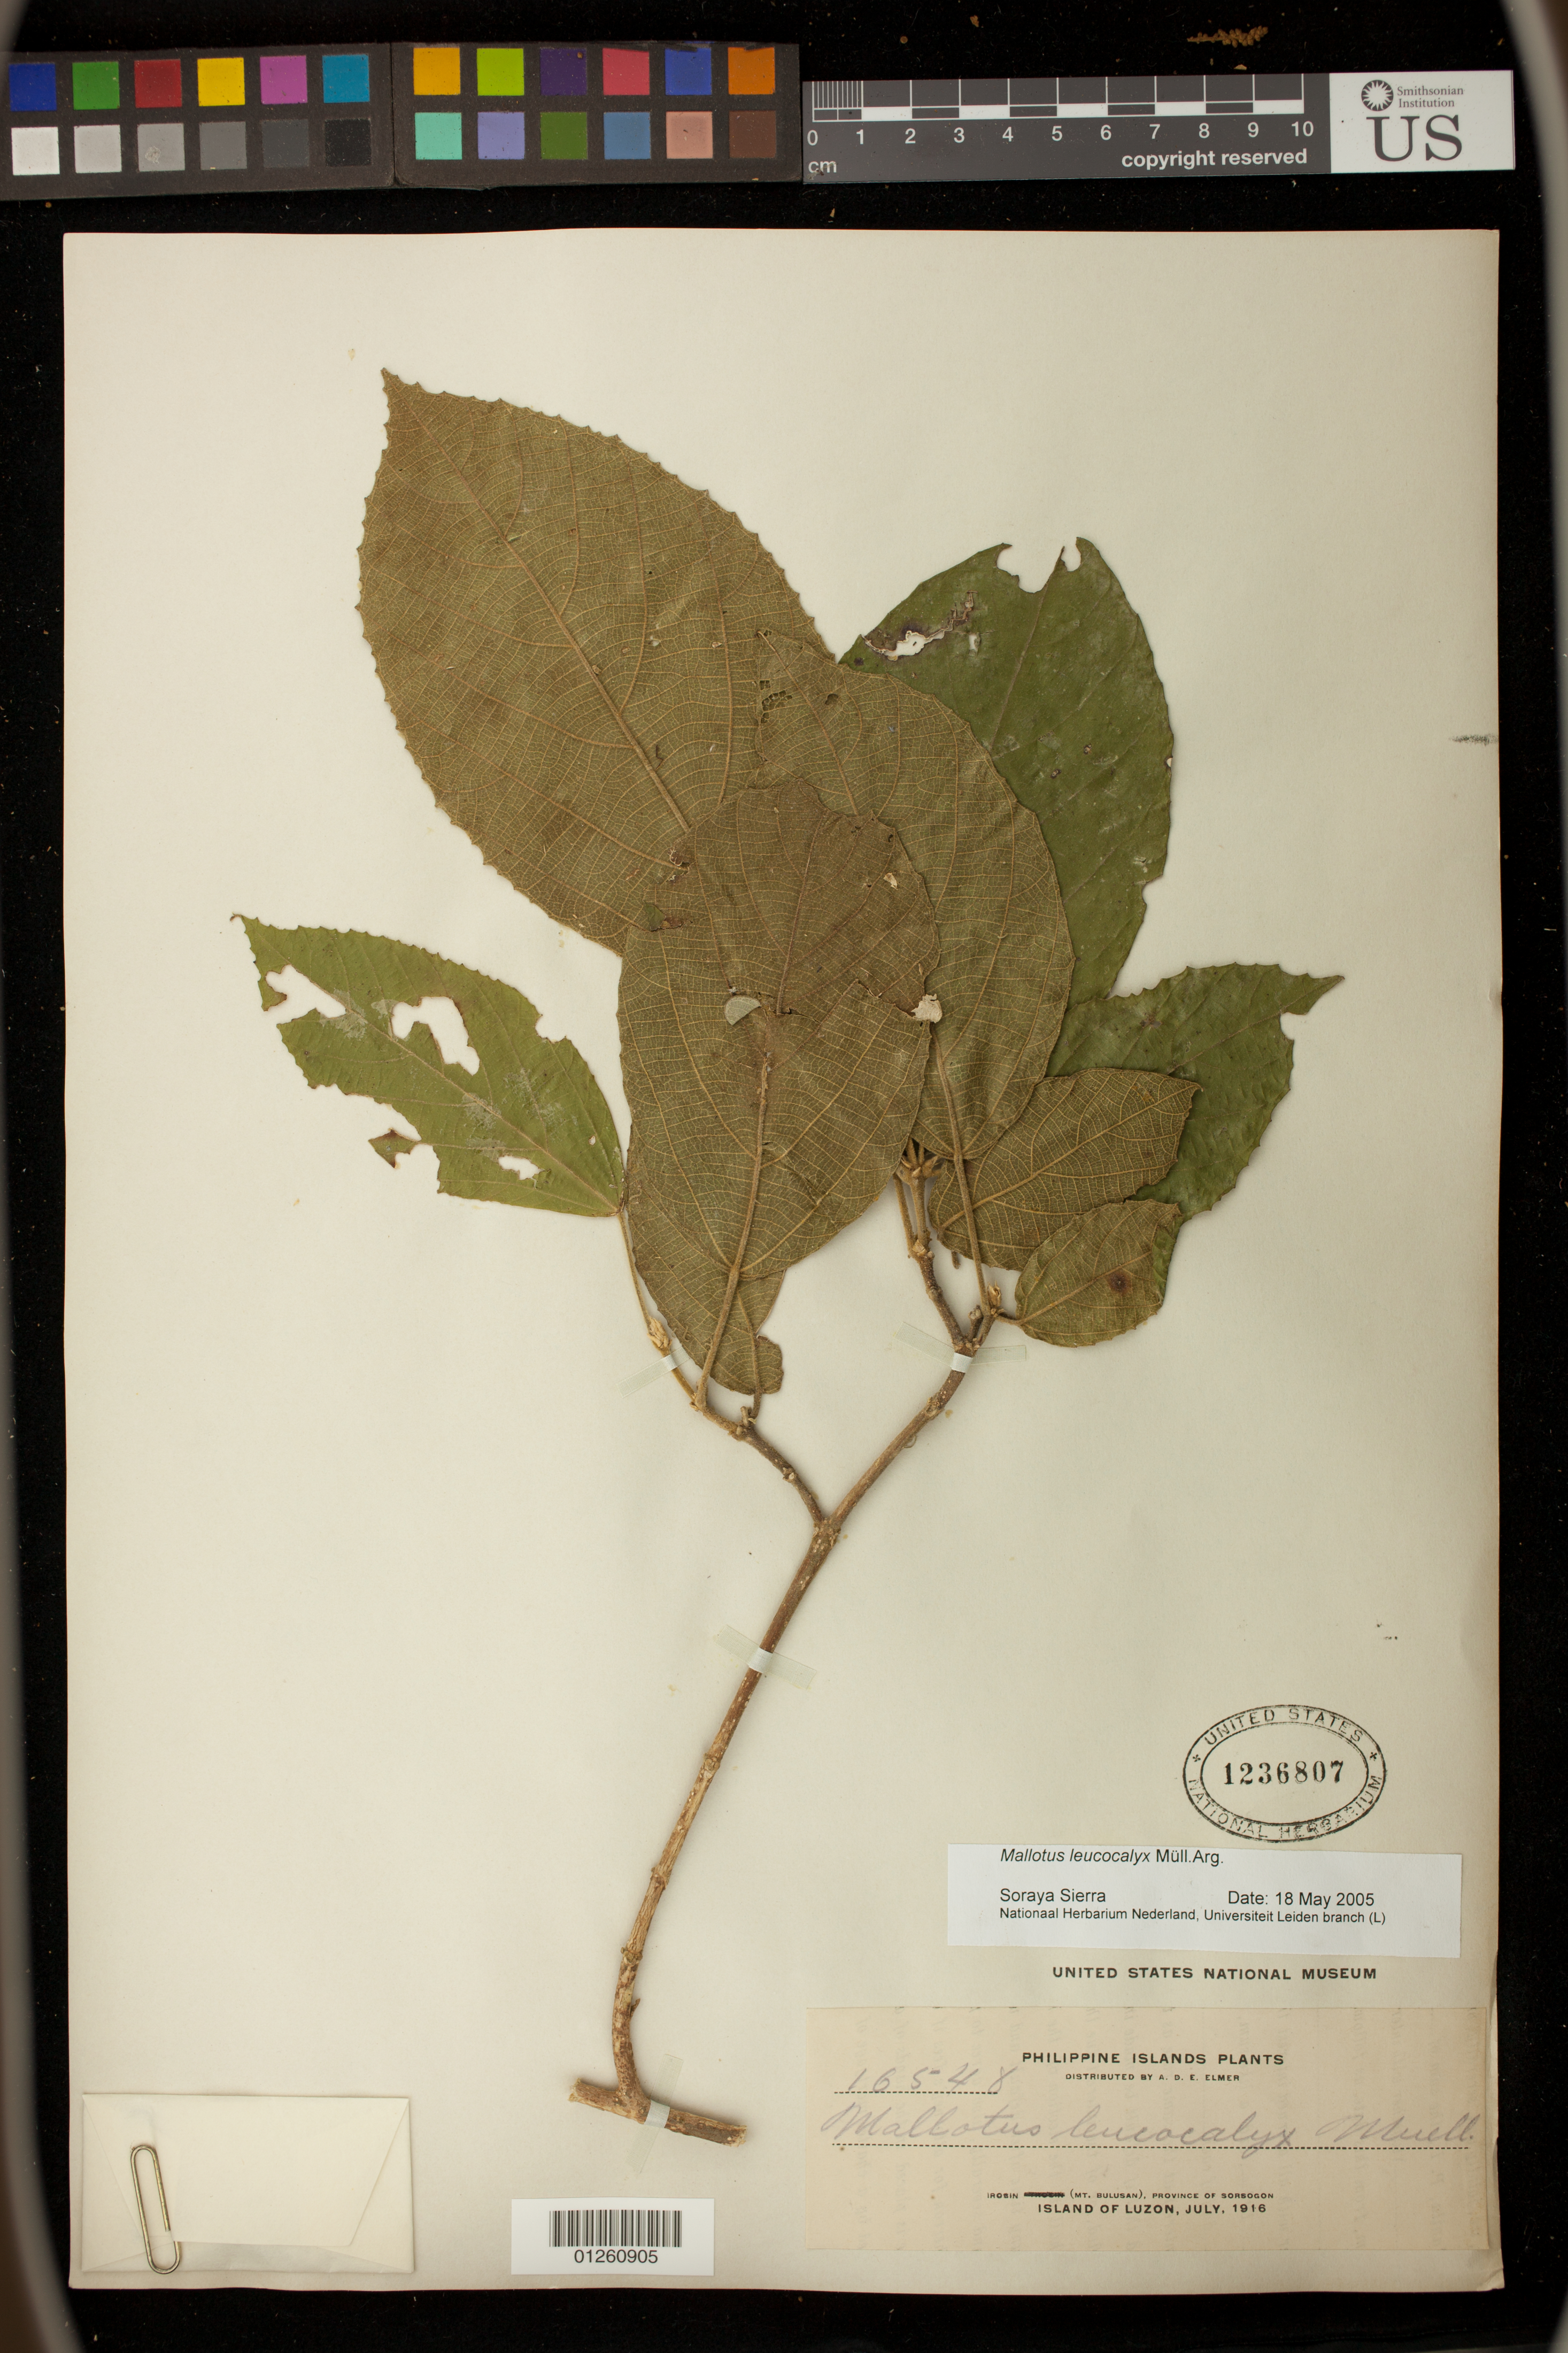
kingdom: Plantae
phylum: Tracheophyta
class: Magnoliopsida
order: Malpighiales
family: Euphorbiaceae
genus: Mallotus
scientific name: Mallotus leucocalyx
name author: Müll. Arg. in DC.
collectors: A. D. E. Elmer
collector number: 16548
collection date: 1916-07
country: Philippines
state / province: Bicol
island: Luzon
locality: Irosin (Mt. Bulusan), Province of Sorsogon, Island of Luzon.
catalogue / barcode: US 1236807